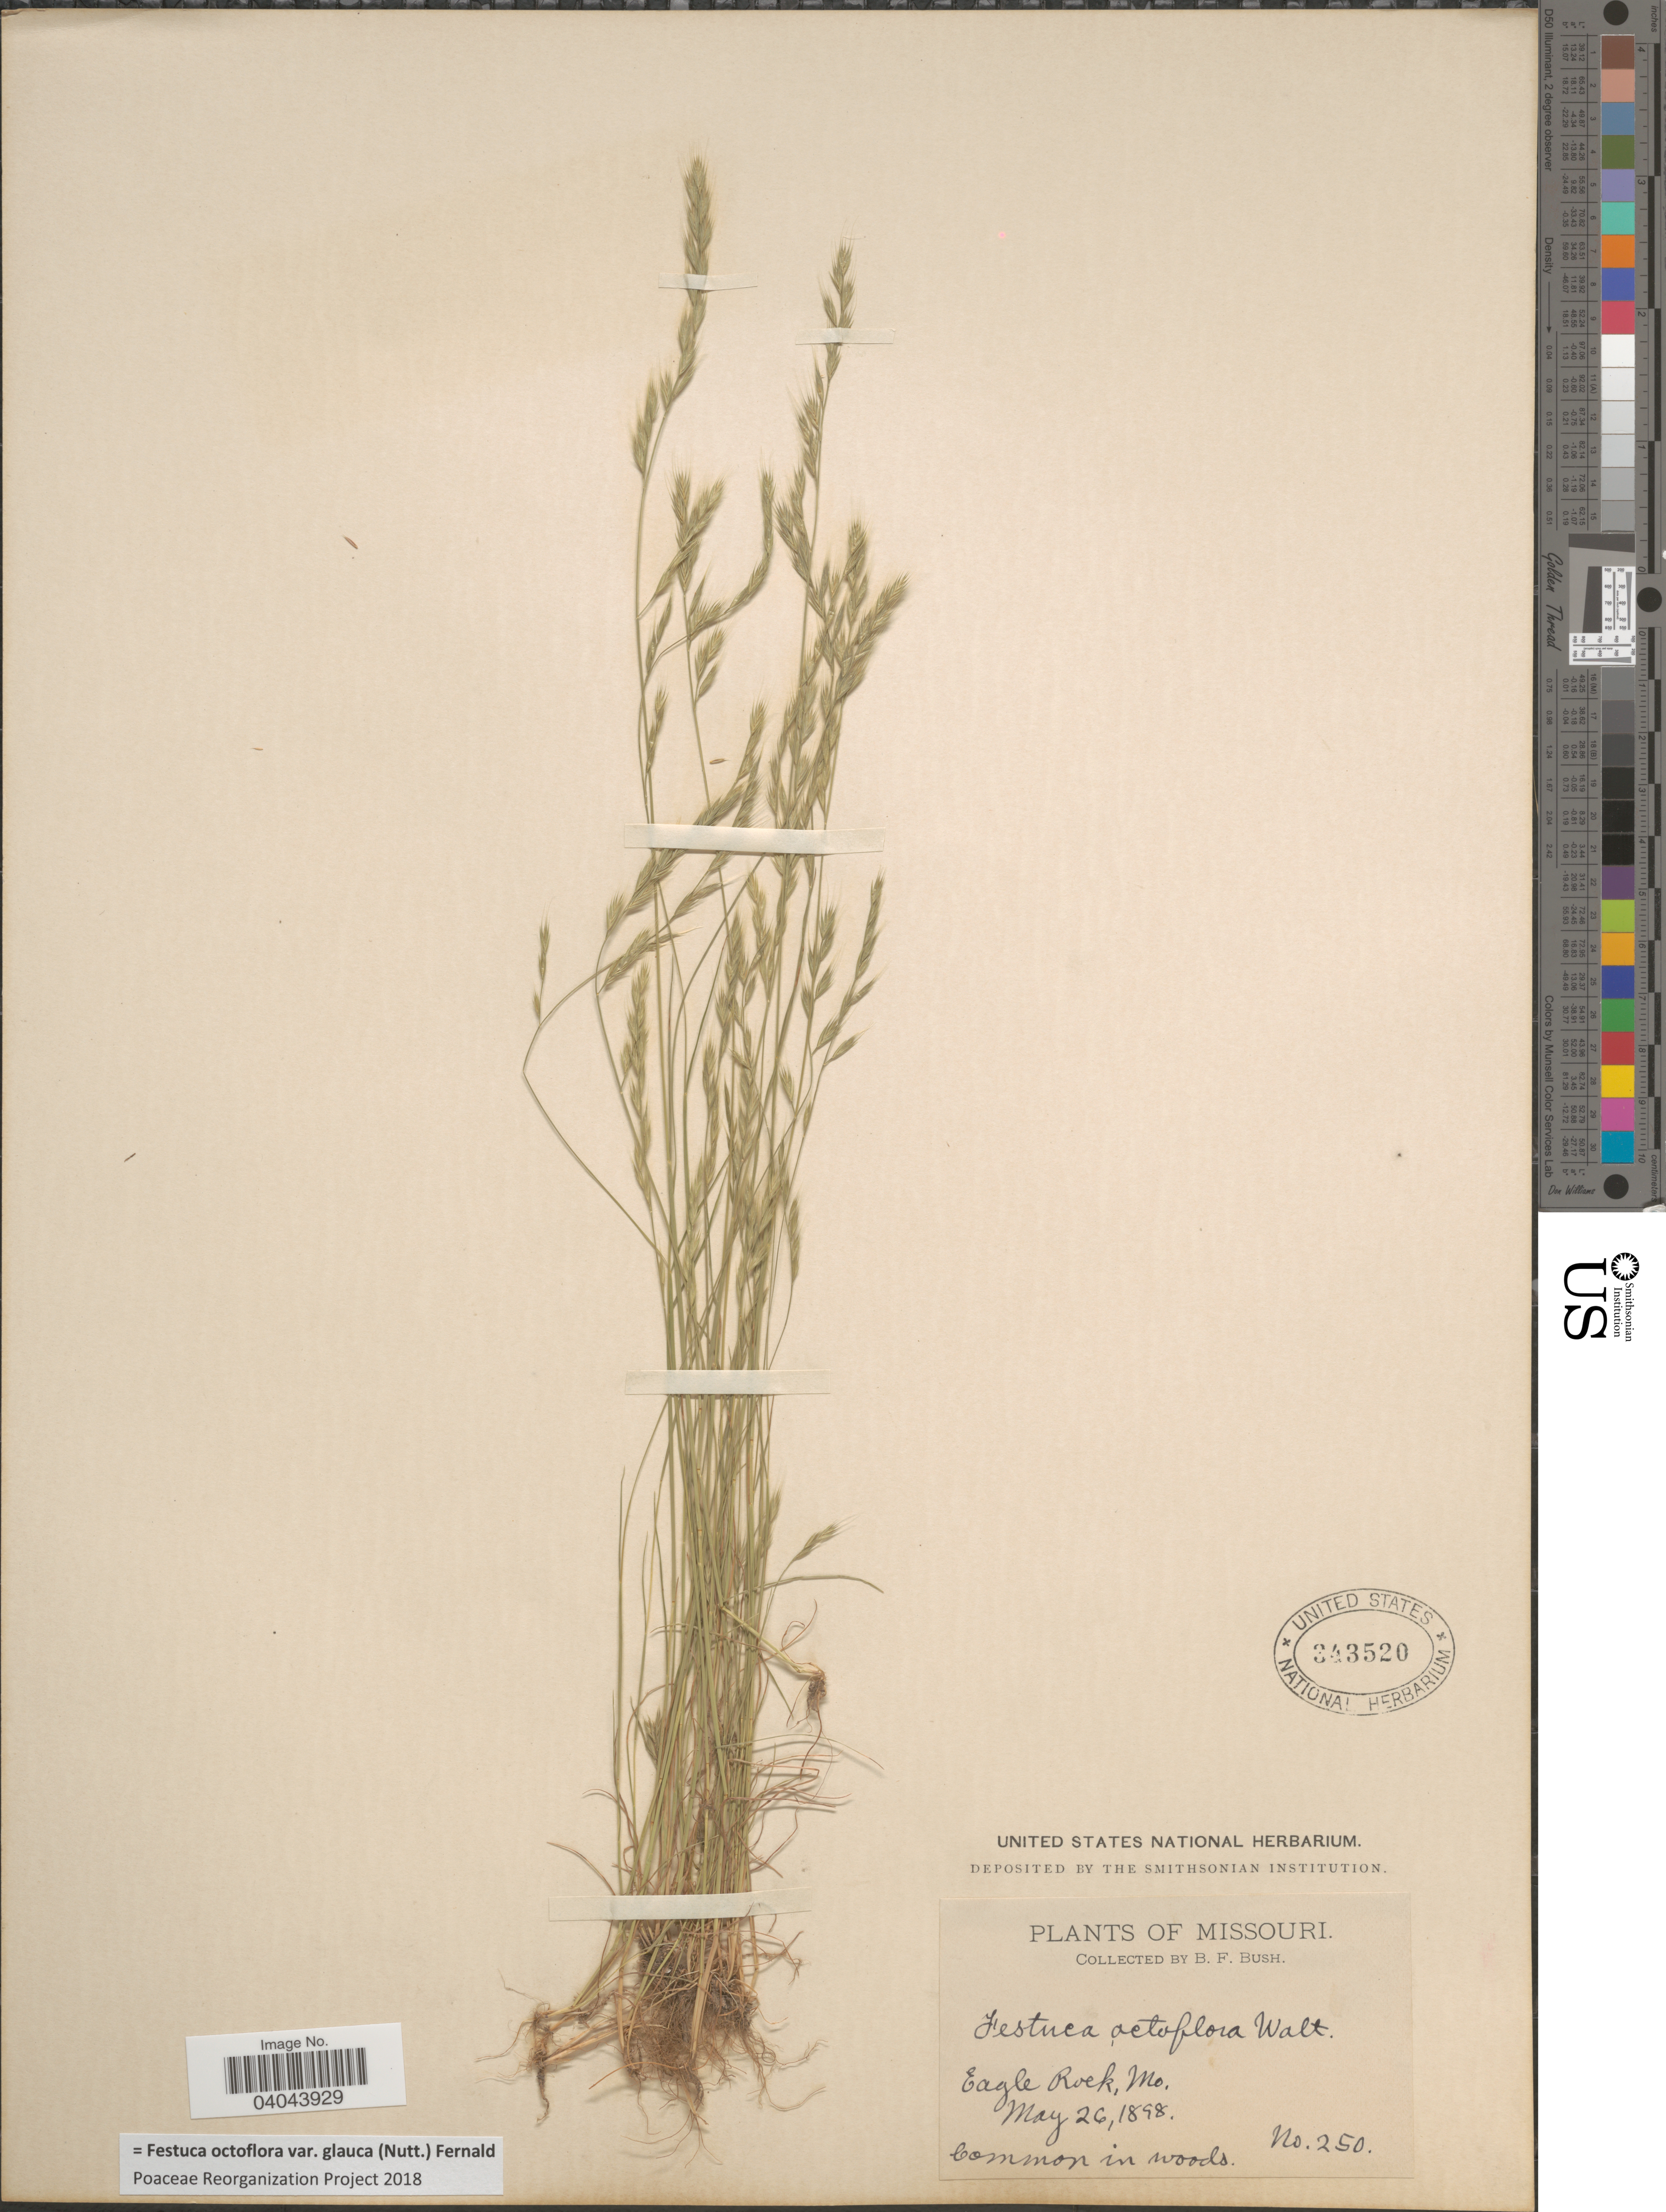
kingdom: Plantae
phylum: Tracheophyta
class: Liliopsida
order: Poales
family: Poaceae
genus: Festuca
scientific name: Festuca octoflora var. glauca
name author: (Nutt.) Fernald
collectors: B. F. Bush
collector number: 250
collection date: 1898-05-26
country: United States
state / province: Missouri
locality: Eagle Rock.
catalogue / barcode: US 343520